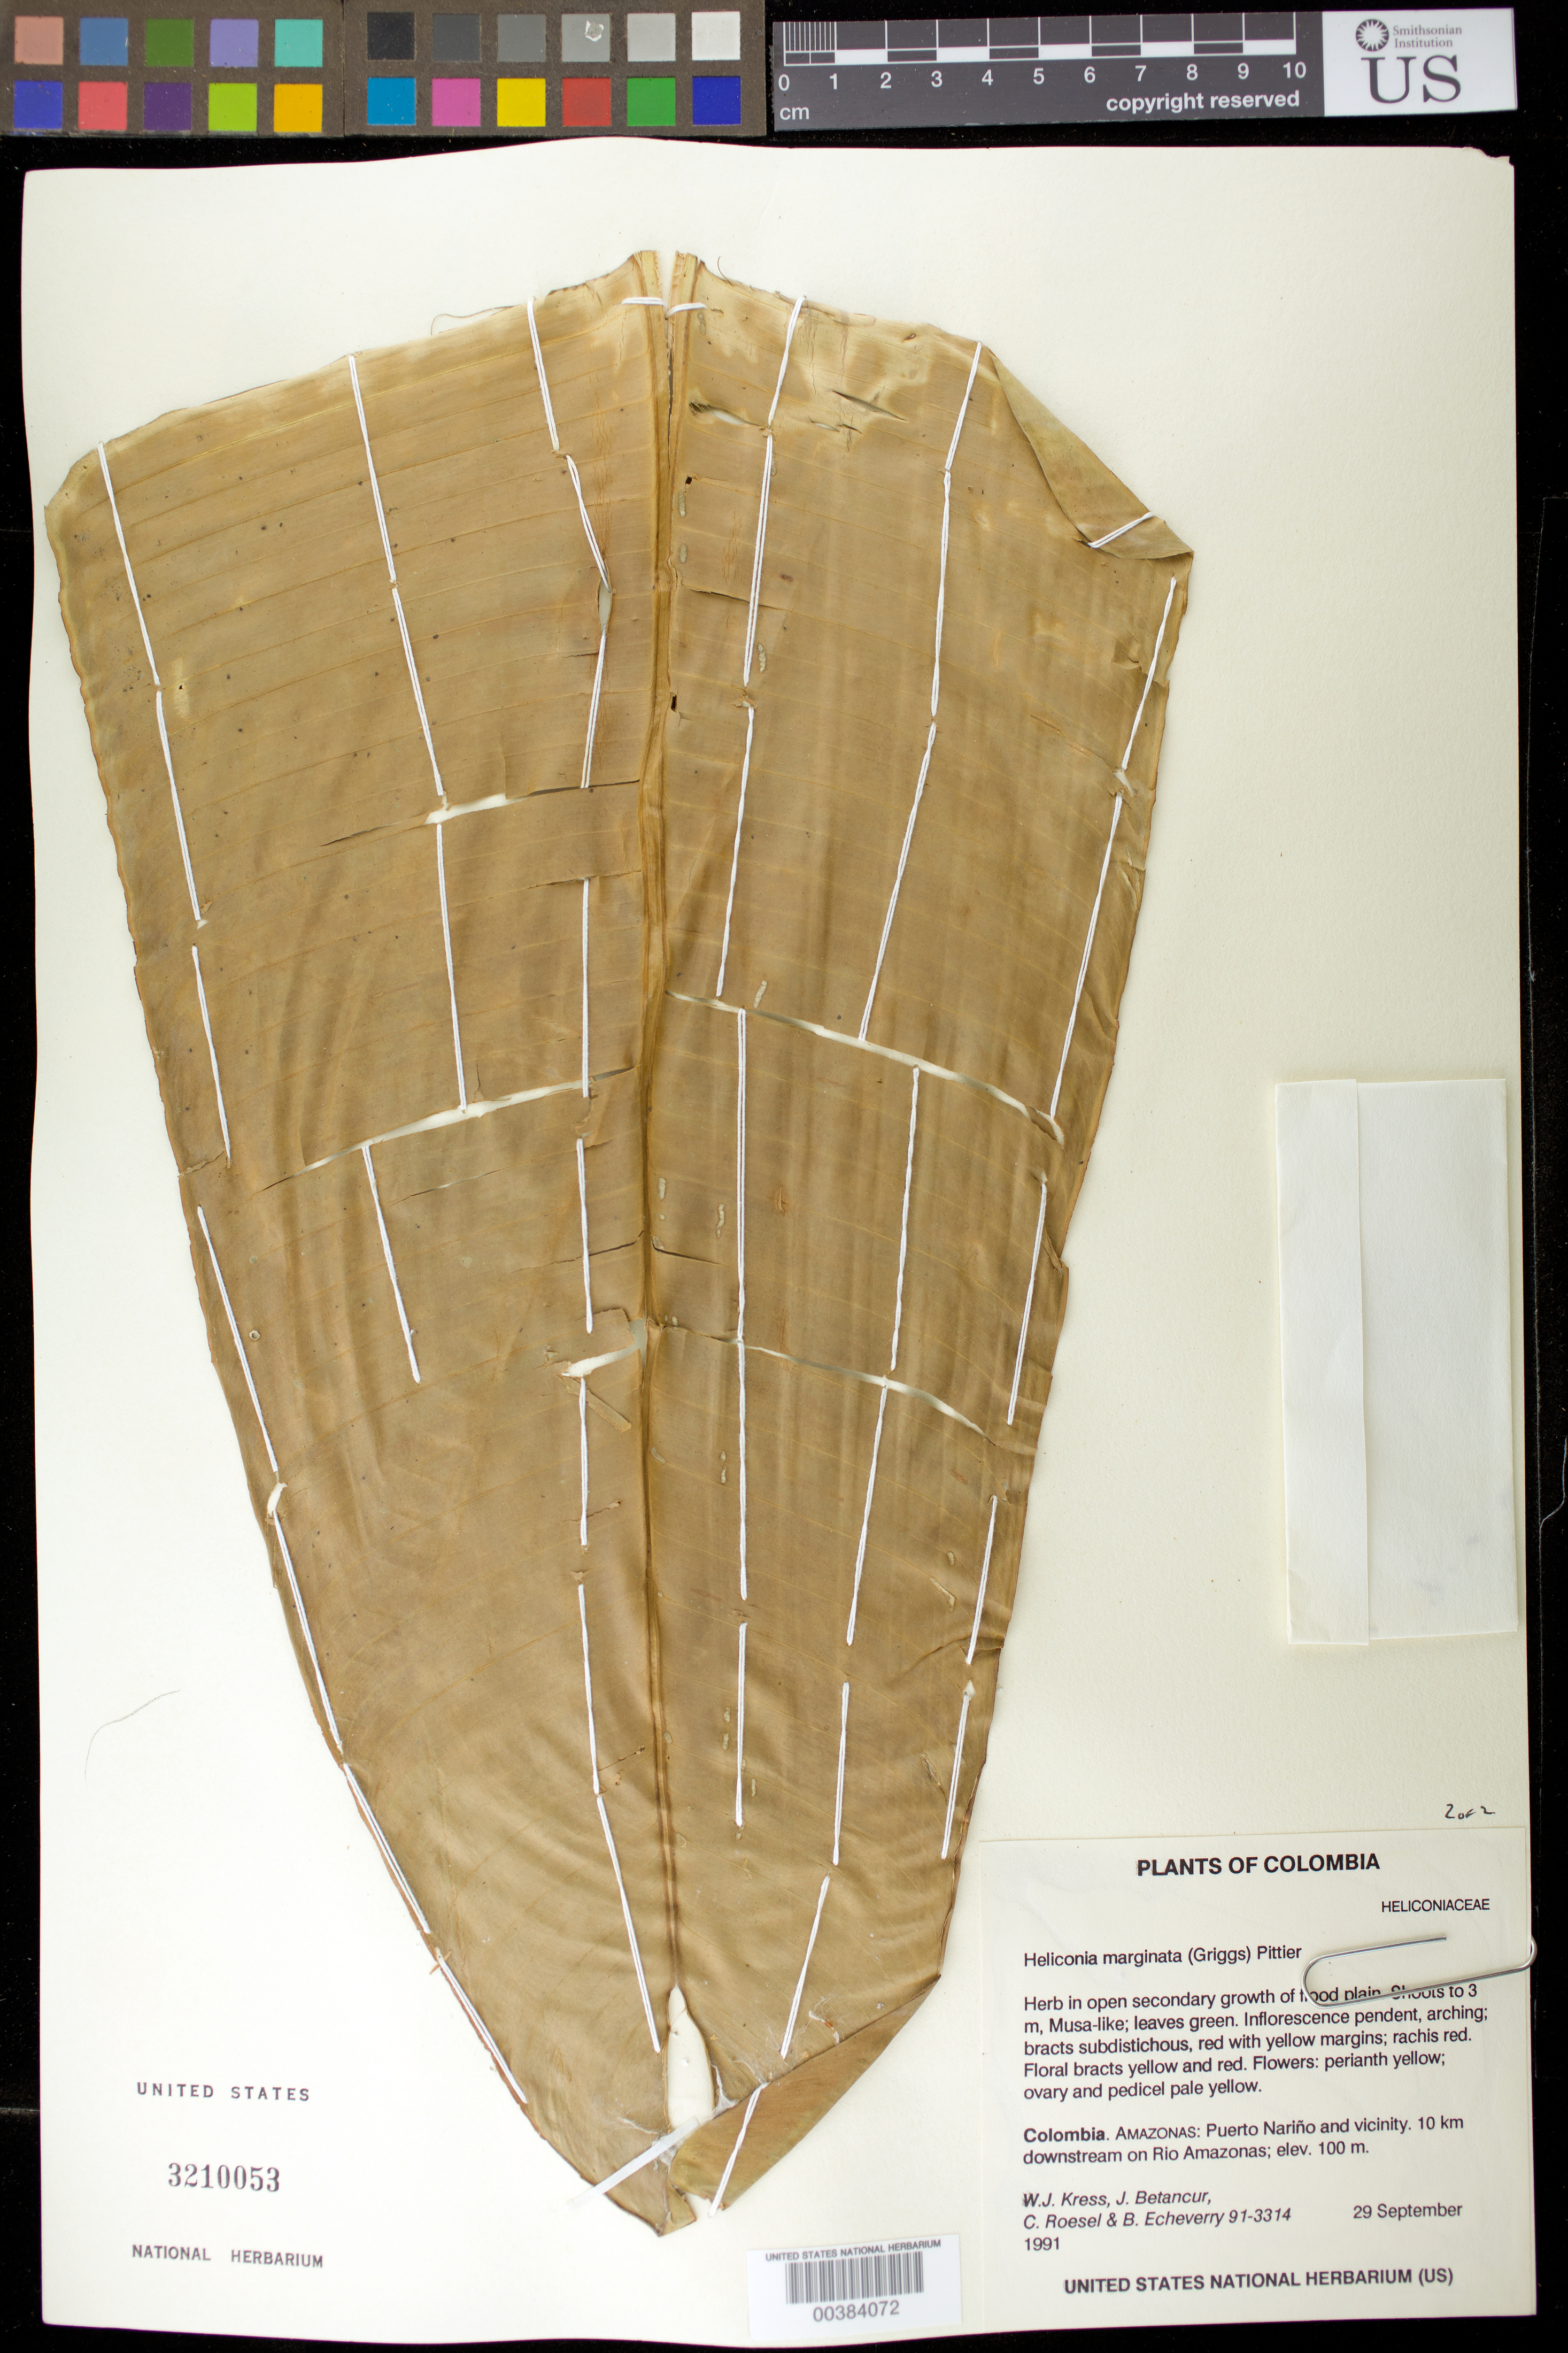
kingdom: Plantae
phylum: Tracheophyta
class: Liliopsida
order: Zingiberales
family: Heliconiaceae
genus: Heliconia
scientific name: Heliconia chartacea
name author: Lane ex Barreiros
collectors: W. J. Kress, J. C. Betancur, C. S. Roesel & B. Echeverry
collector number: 91-3314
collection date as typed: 29 Sep 1991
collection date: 1991-09-29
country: Colombia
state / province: Amazônas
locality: Puerto Narino and vicinity. downstream on Rio Amazonas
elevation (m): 100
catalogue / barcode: US 3210053